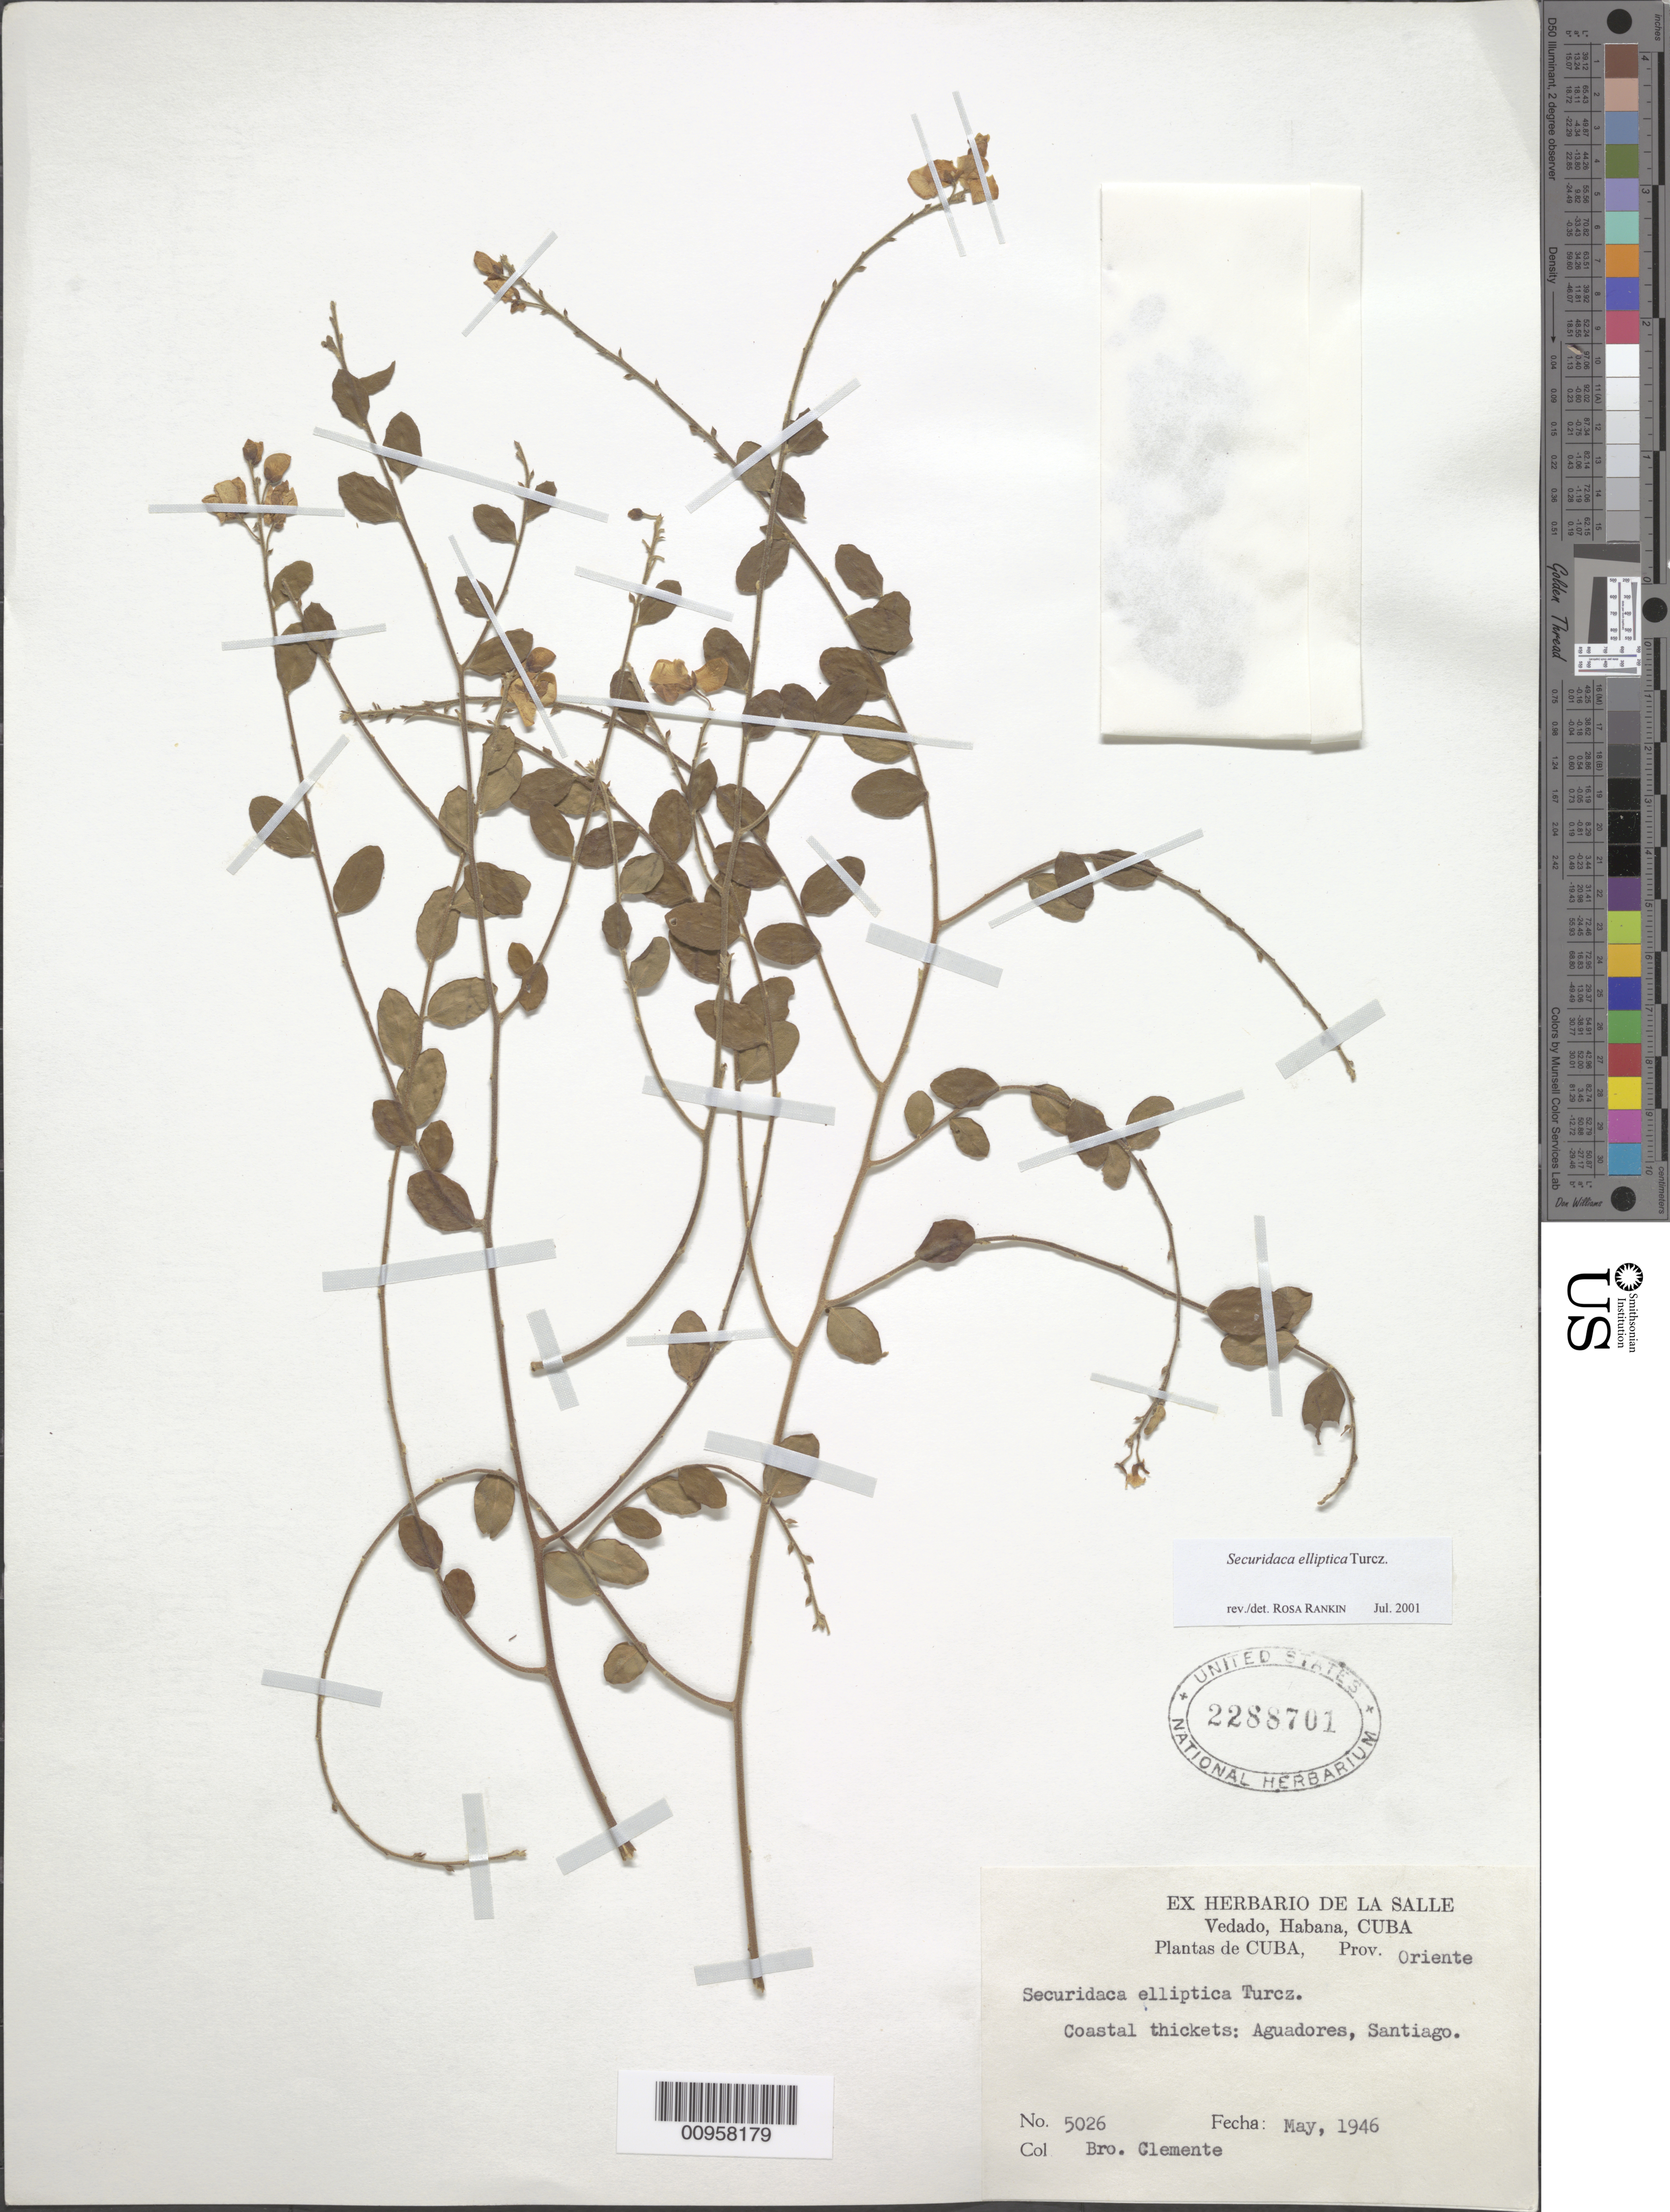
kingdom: Plantae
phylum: Tracheophyta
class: Magnoliopsida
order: Fabales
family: Polygalaceae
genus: Securidaca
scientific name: Securidaca elliptica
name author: Turcz.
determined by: Rankin Rodriguez, Rosa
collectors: Bro. Clemente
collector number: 5026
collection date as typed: May 1946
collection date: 1946-05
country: Cuba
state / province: Santiago de Cuba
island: Cuba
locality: Aguadores, Santiago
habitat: Coastal thickets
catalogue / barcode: US 2288701